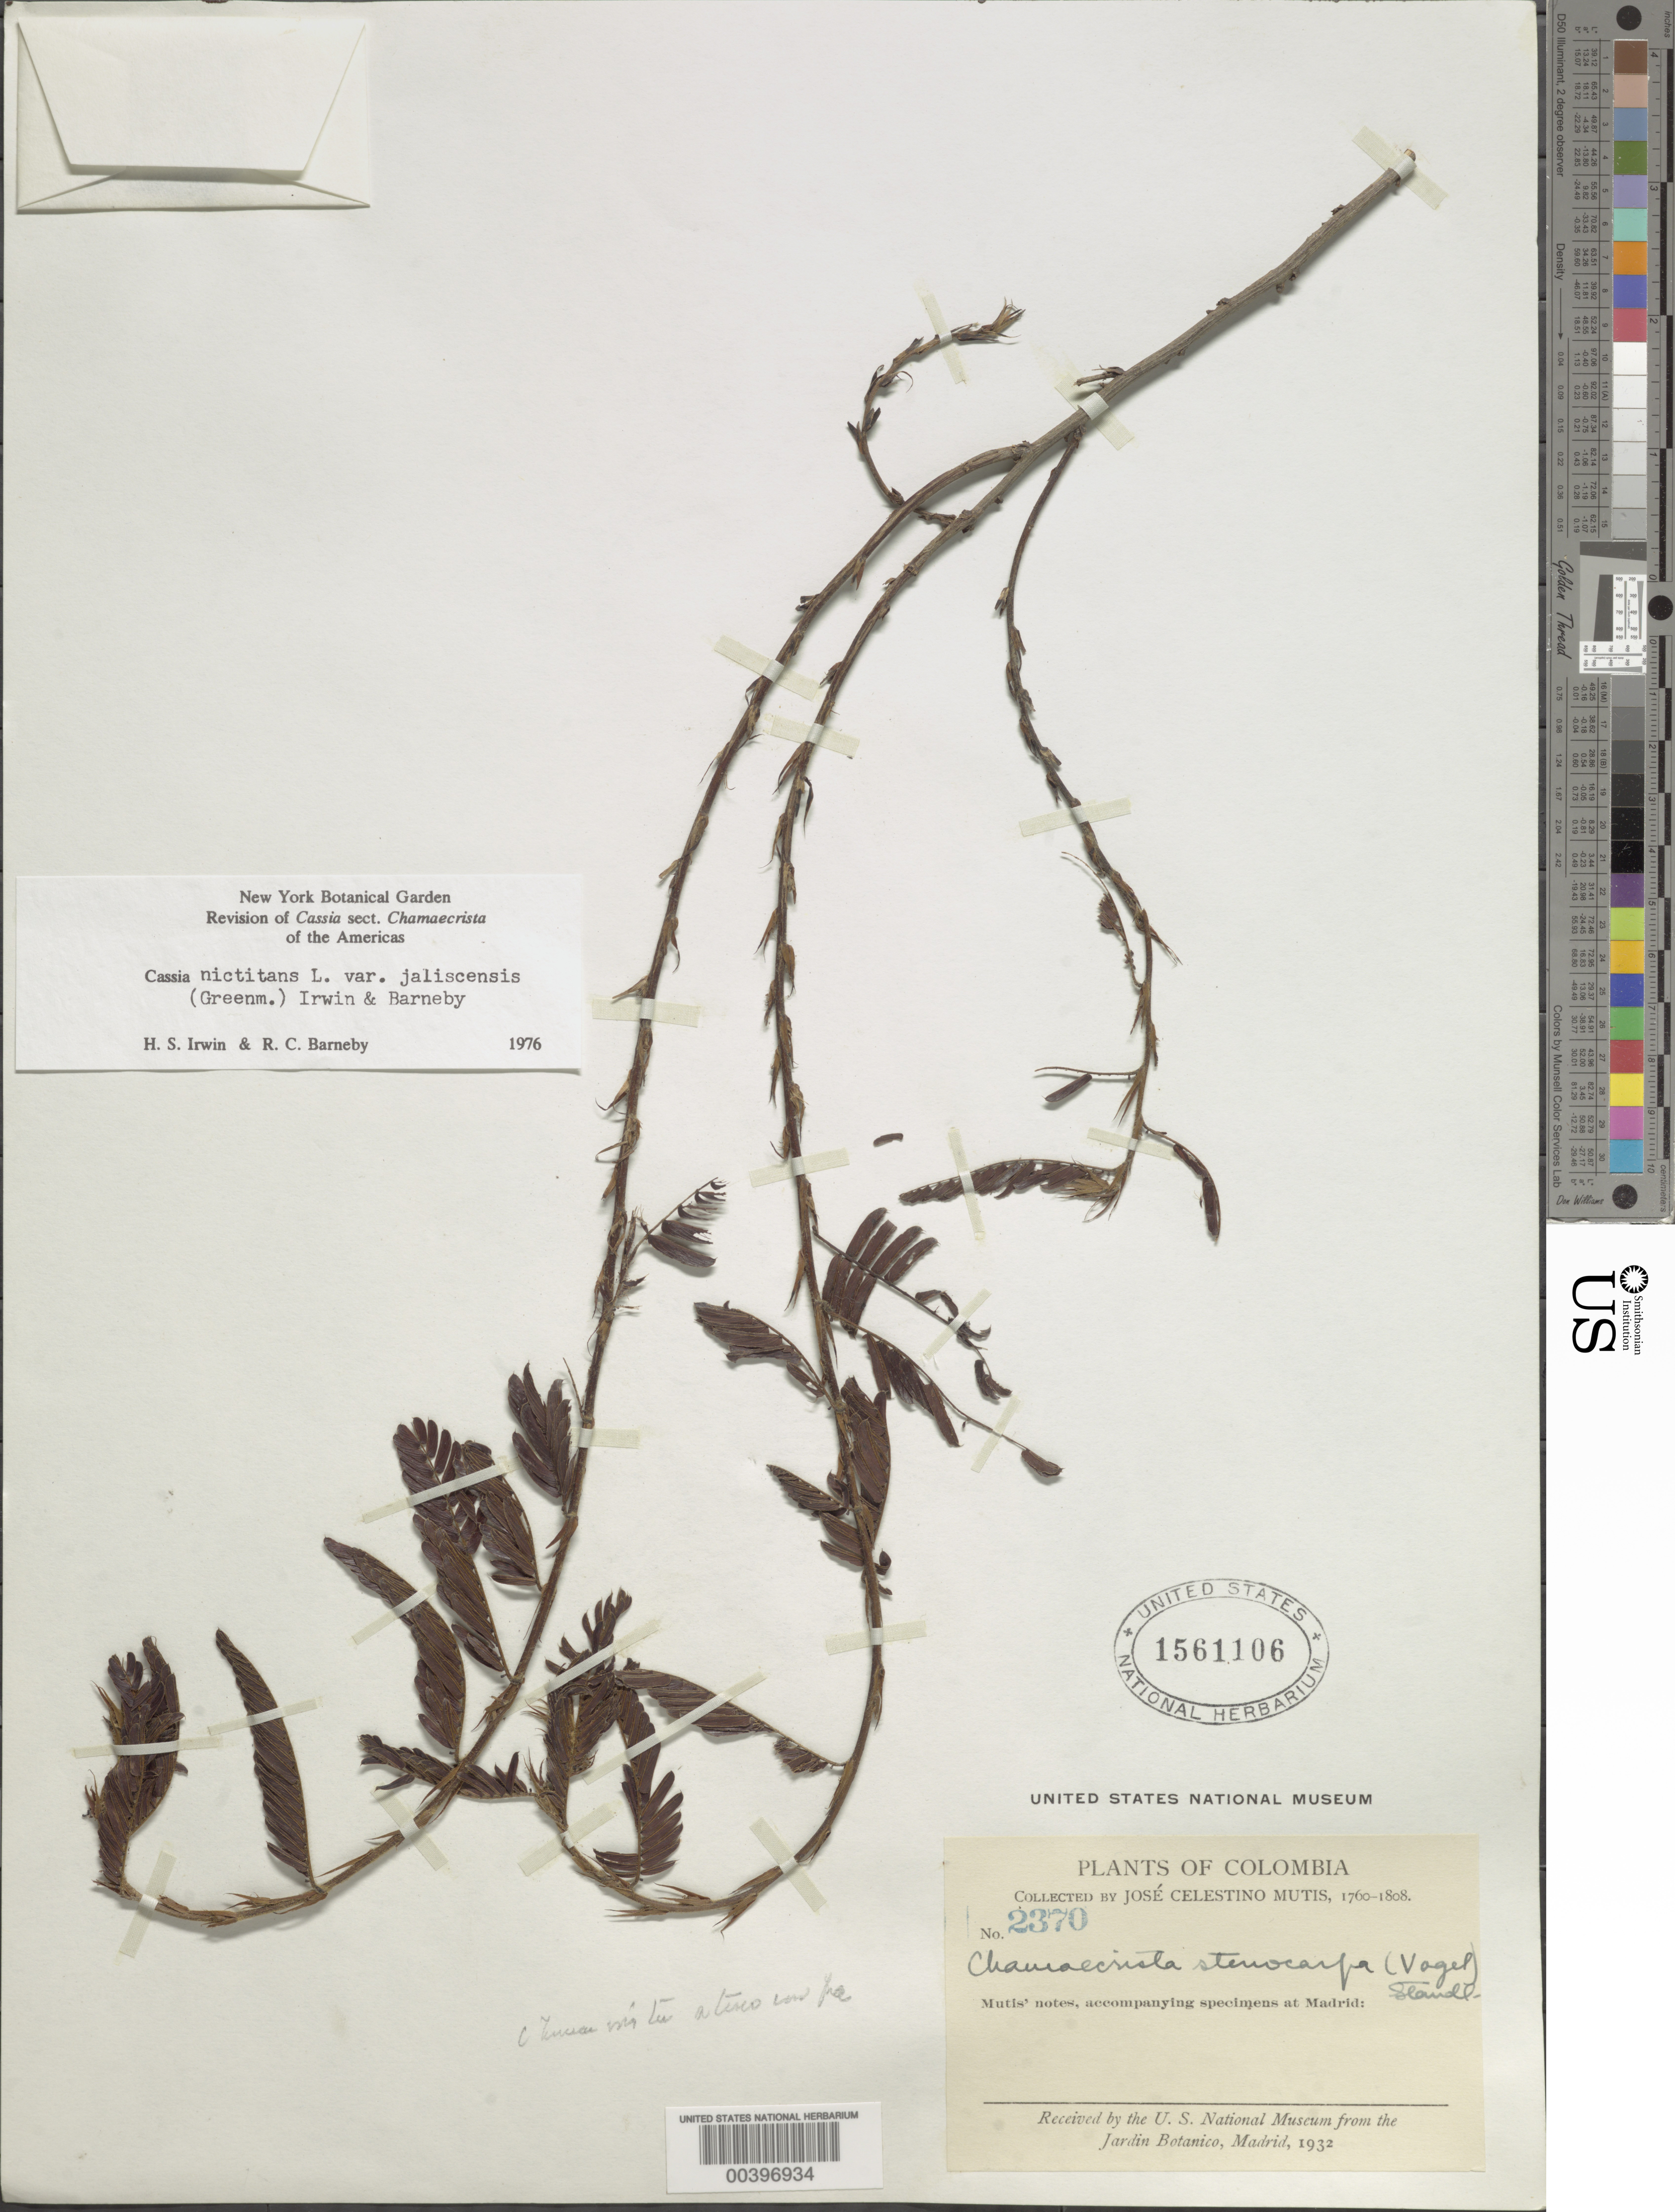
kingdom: Plantae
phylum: Tracheophyta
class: Magnoliopsida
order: Fabales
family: Fabaceae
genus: Chamaecrista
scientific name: Chamaecrista nictitans var. jaliscensis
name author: (Greenm.) H.S. Irwin & Barneby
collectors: J. C. B. Mutis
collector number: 2370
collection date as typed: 1760 to -- -- 1808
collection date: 1760/1808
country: Colombia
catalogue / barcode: US 1561106